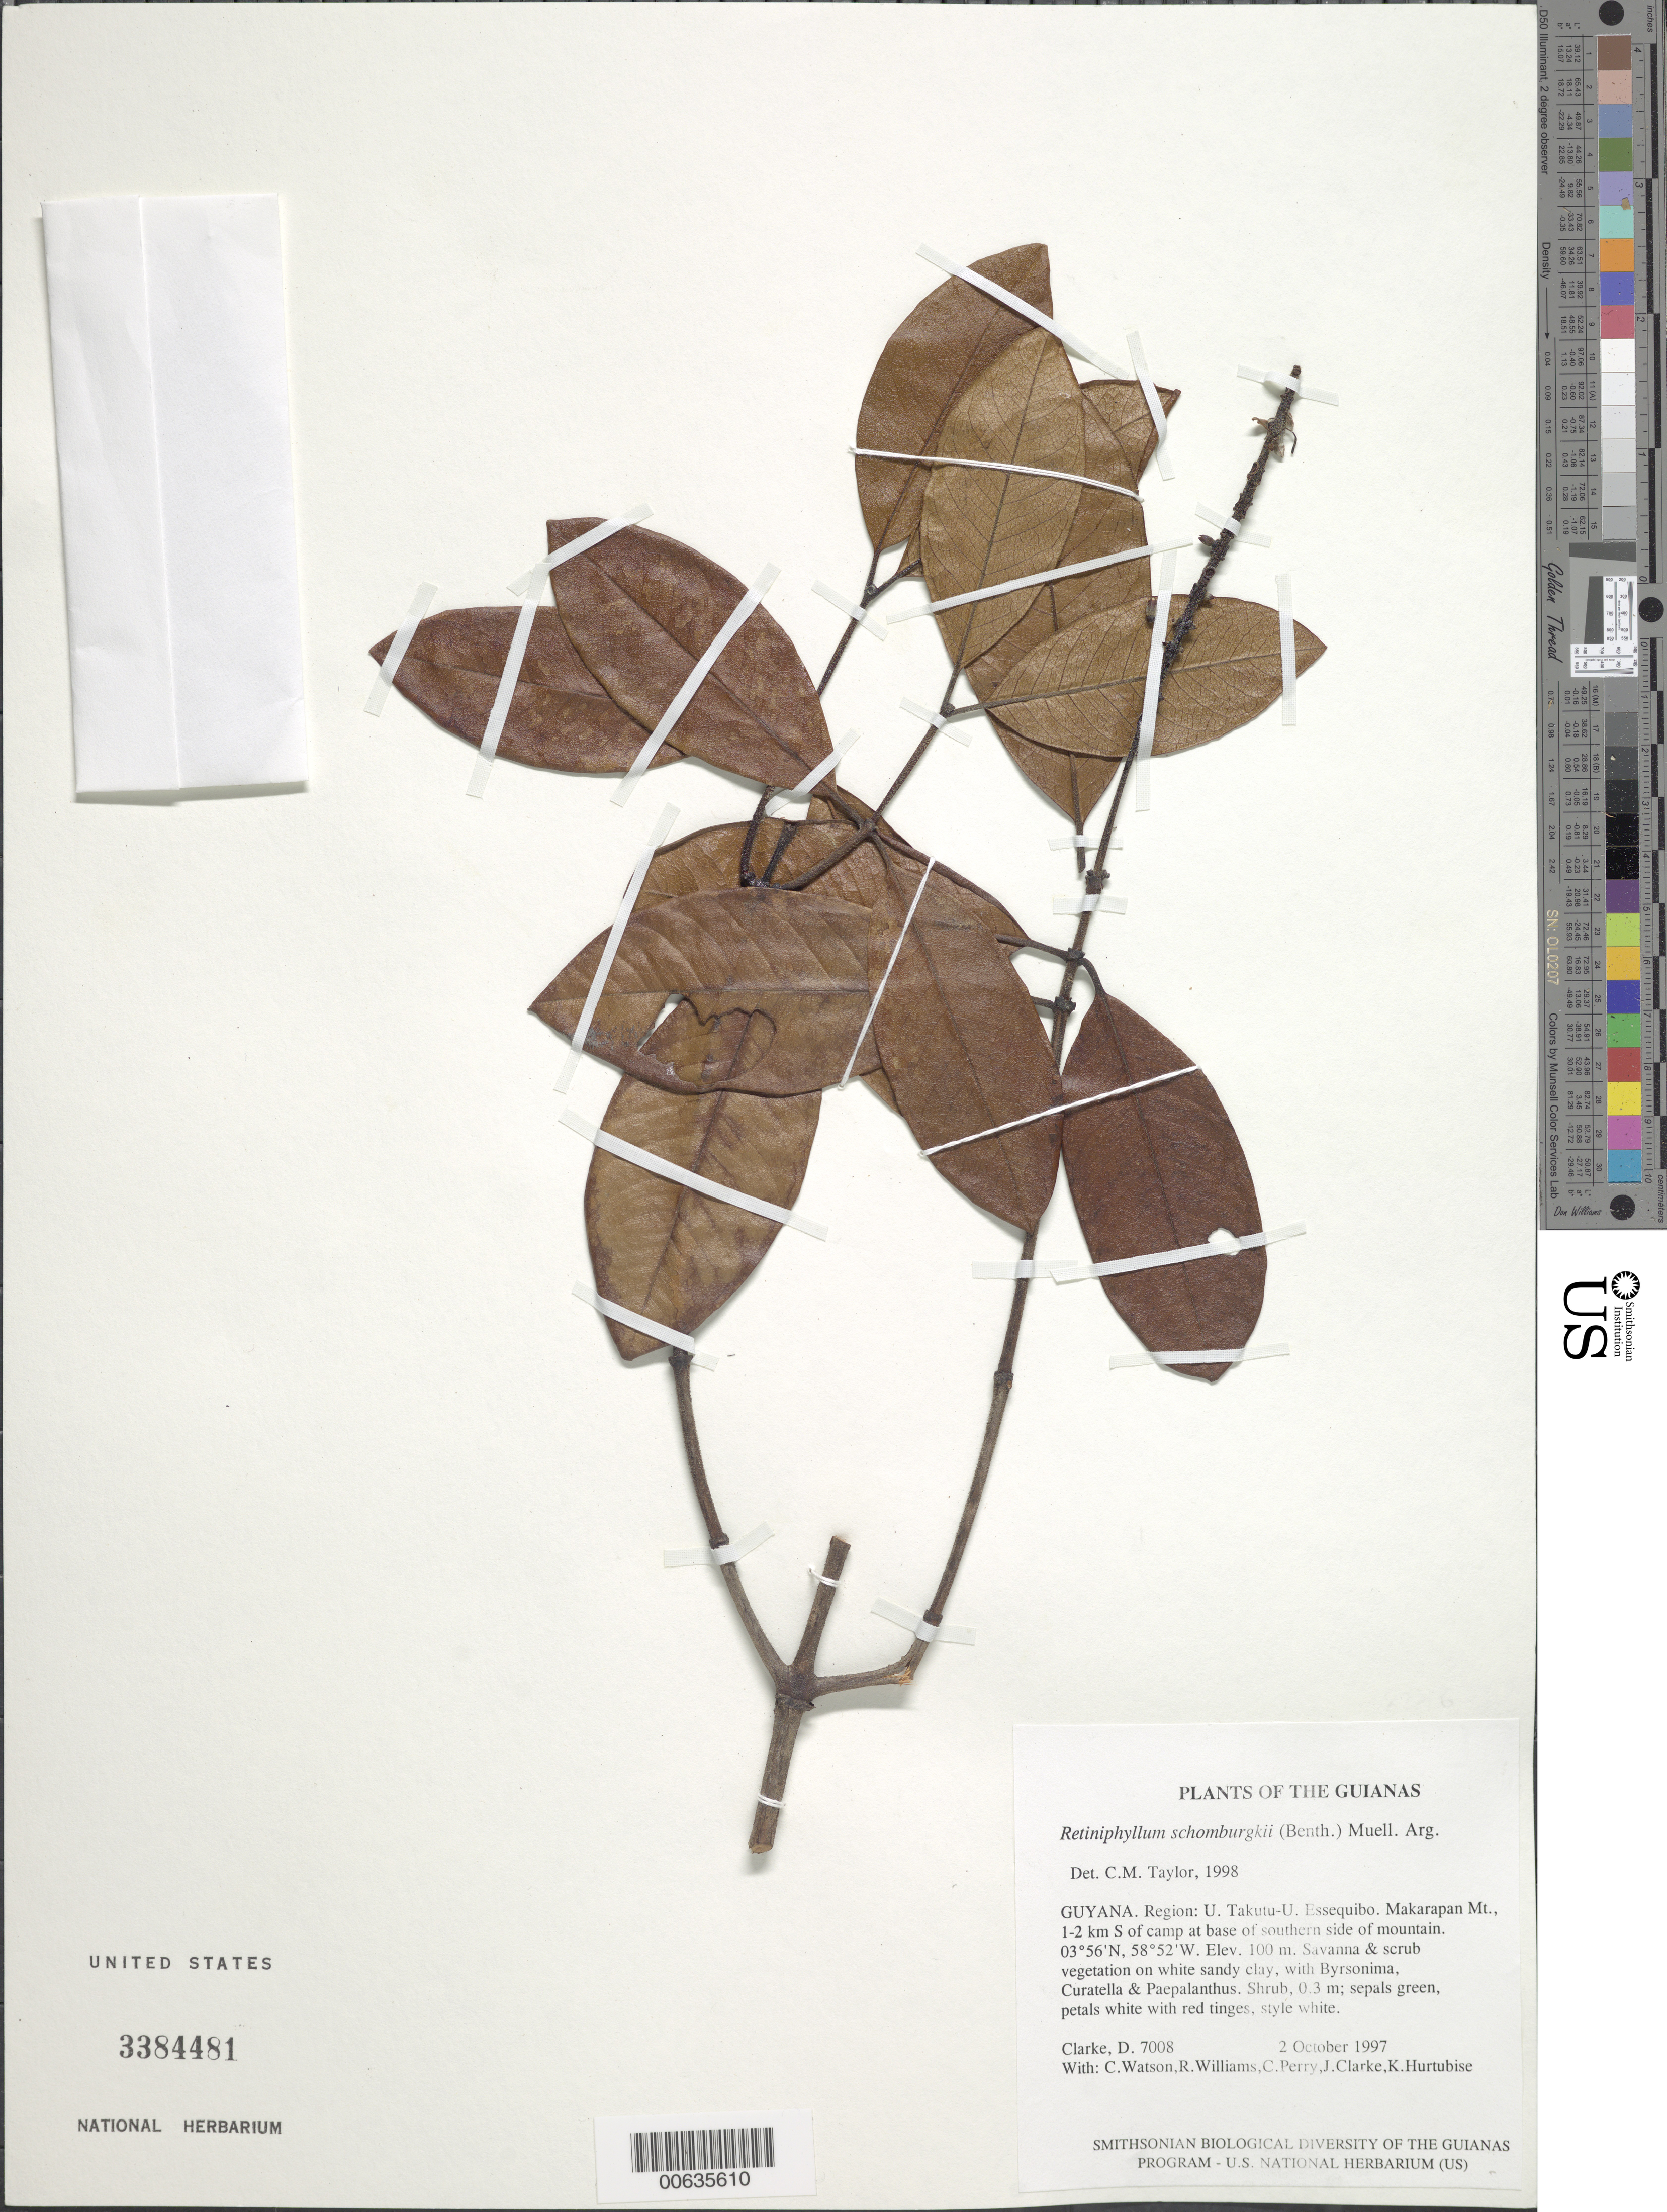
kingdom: Plantae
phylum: Tracheophyta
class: Magnoliopsida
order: Gentianales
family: Rubiaceae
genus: Retiniphyllum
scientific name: Retiniphyllum schomburgkii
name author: (Benth.) Müll. Arg.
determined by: Taylor, Charlotte M.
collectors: H. D. Clarke, C. Watson, R. Williams, C. Perry, J. Clarke & K. Hurtubise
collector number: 7008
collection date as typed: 2 October 1997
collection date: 1997-10-02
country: Guyana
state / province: U. Takutu-U. Essequibo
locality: Makarapan Mt., 1-2 km S of camp at base of southern side of mountain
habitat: Savanna & scrub vegetation on white sandy clay, with Byrsonima, Curatella & Paepalanthus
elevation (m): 100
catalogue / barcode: US 3384481